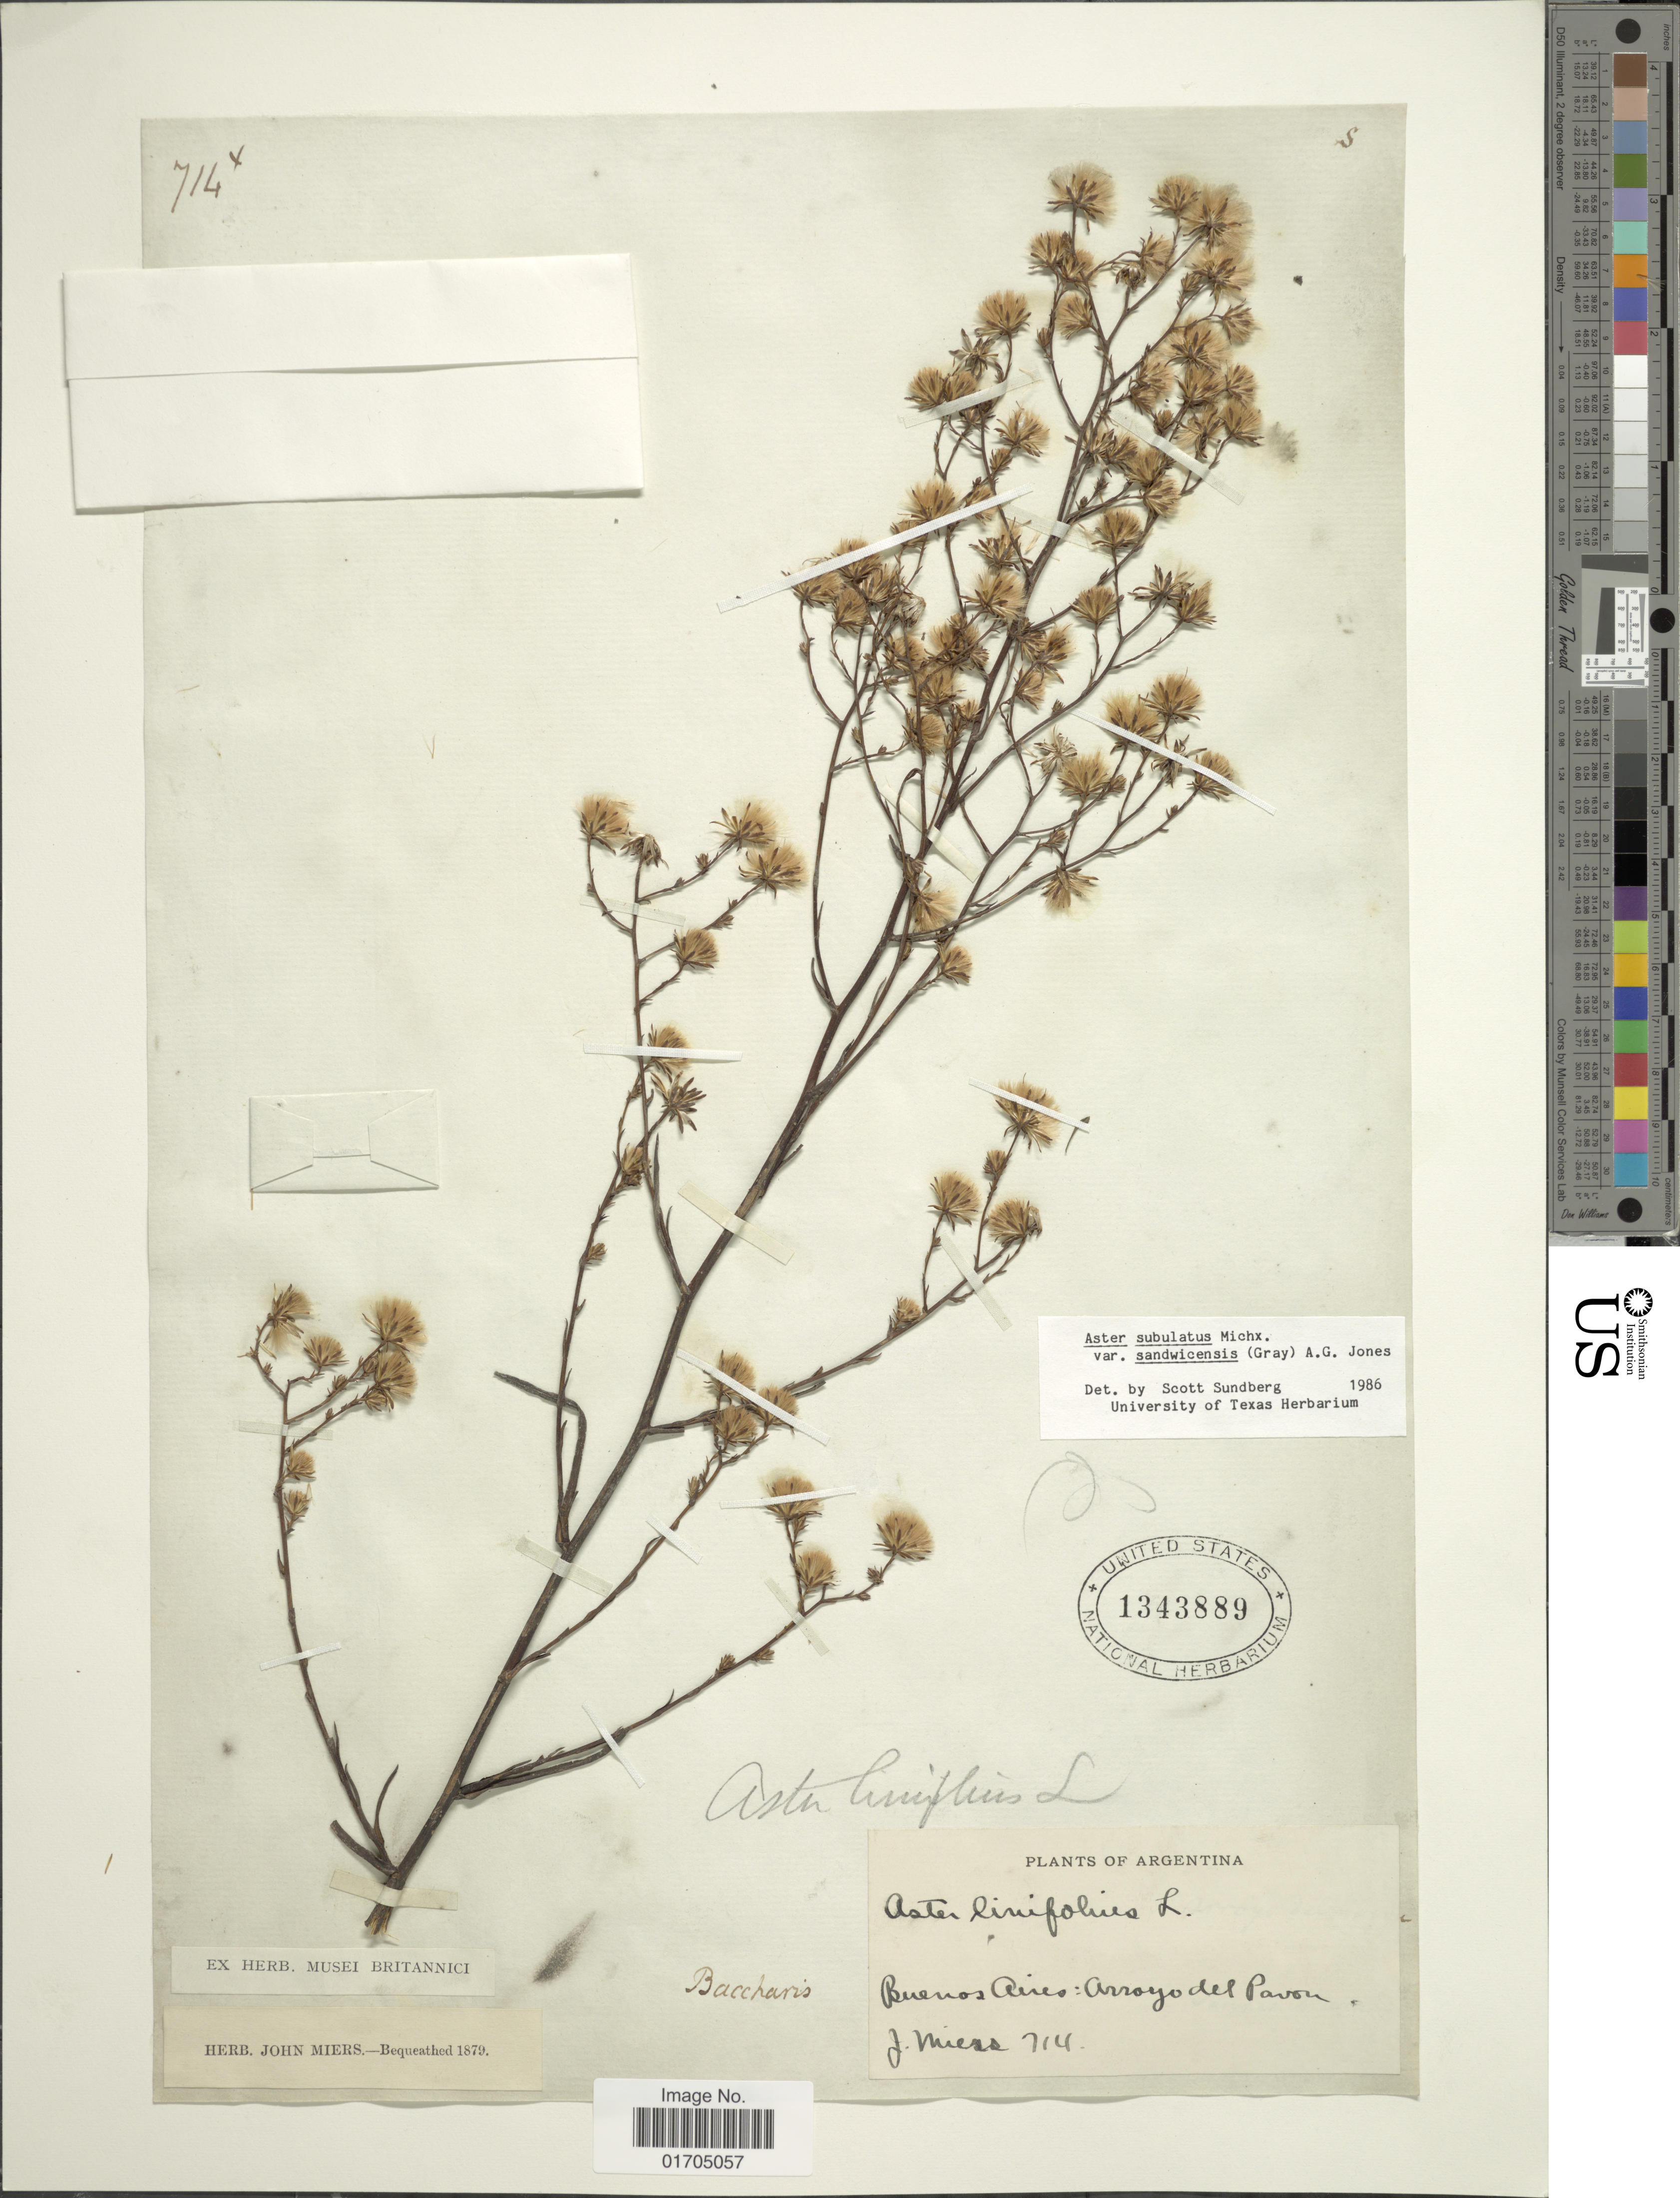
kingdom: Plantae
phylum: Tracheophyta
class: Magnoliopsida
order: Asterales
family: Asteraceae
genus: Symphyotrichum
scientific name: Symphyotrichum subulatum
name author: (Michx.) G.L. Nesom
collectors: J. Miers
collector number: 714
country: Argentina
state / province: Buenos Aires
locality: Arroyo del Pavon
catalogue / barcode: US 1343889